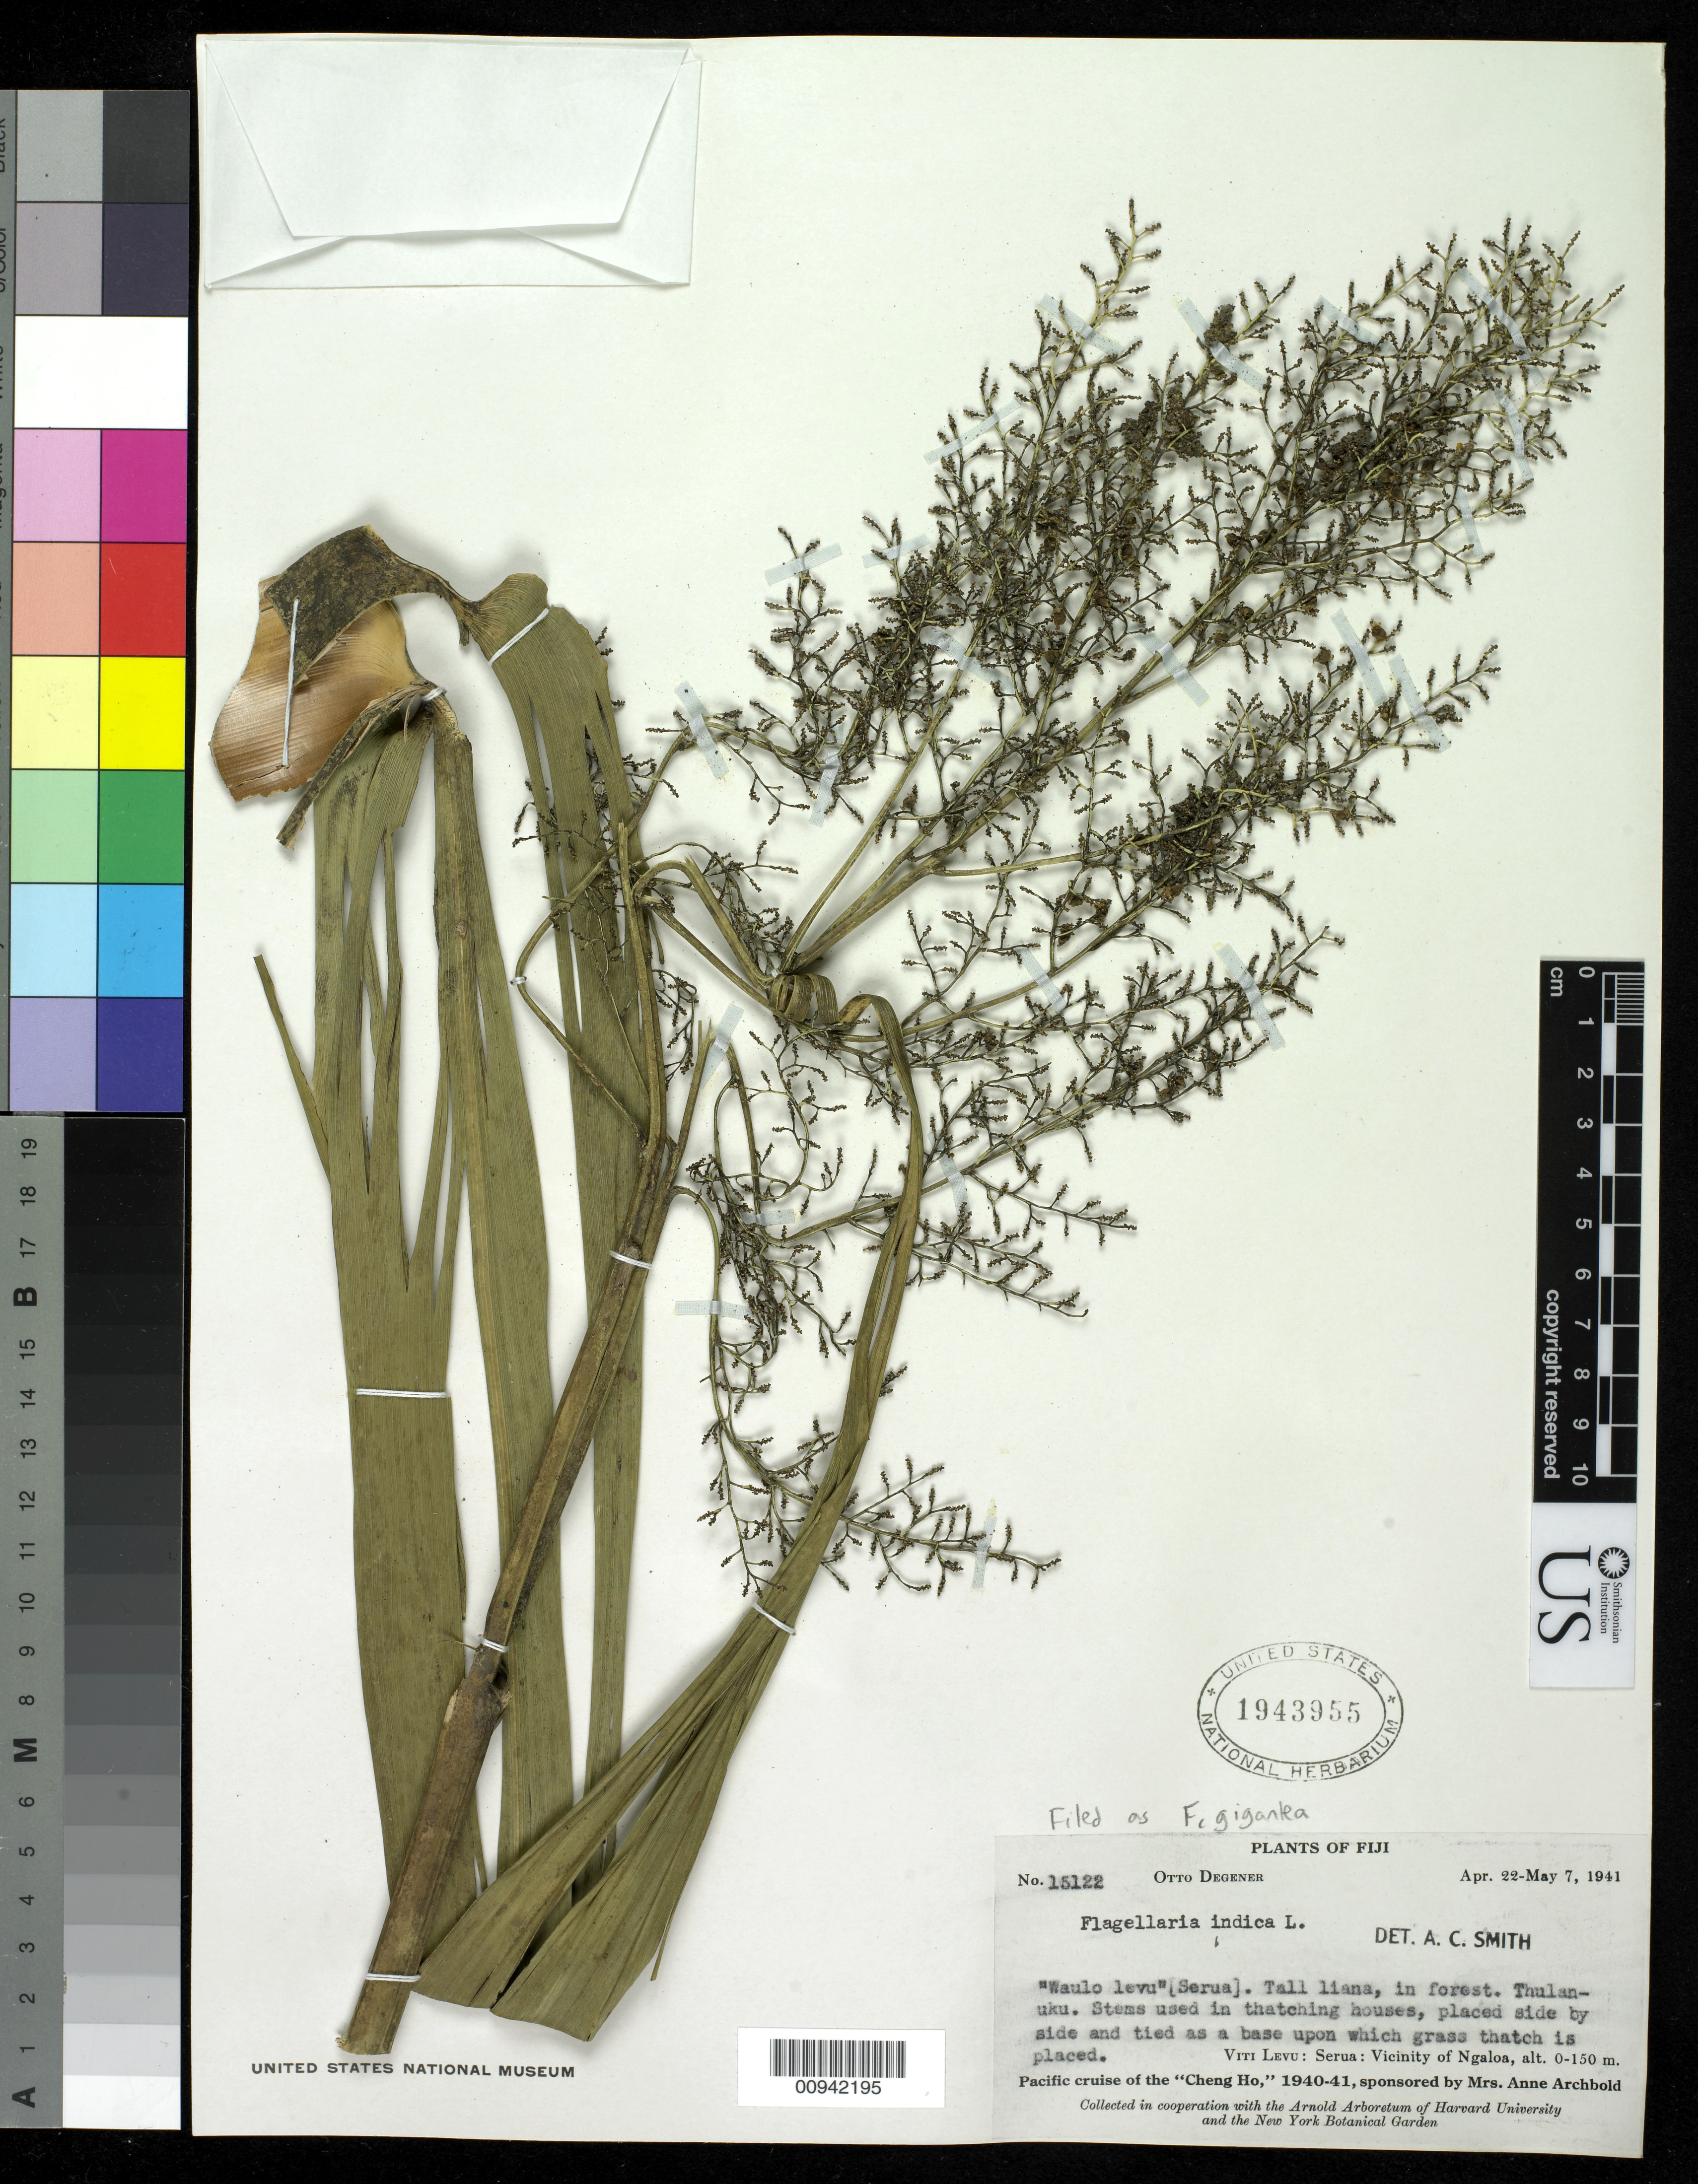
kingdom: Plantae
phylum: Tracheophyta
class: Liliopsida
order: Poales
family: Flagellariaceae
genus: Flagellaria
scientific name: Flagellaria indica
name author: L.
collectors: O. Degener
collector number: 15122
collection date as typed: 22 Apr 1941 to 07 May 1941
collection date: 1941-04-22/1941-05-07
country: Fiji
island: Viti Levu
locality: Serua: vicinity of Ngaloa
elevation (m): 0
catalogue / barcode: US 1943955